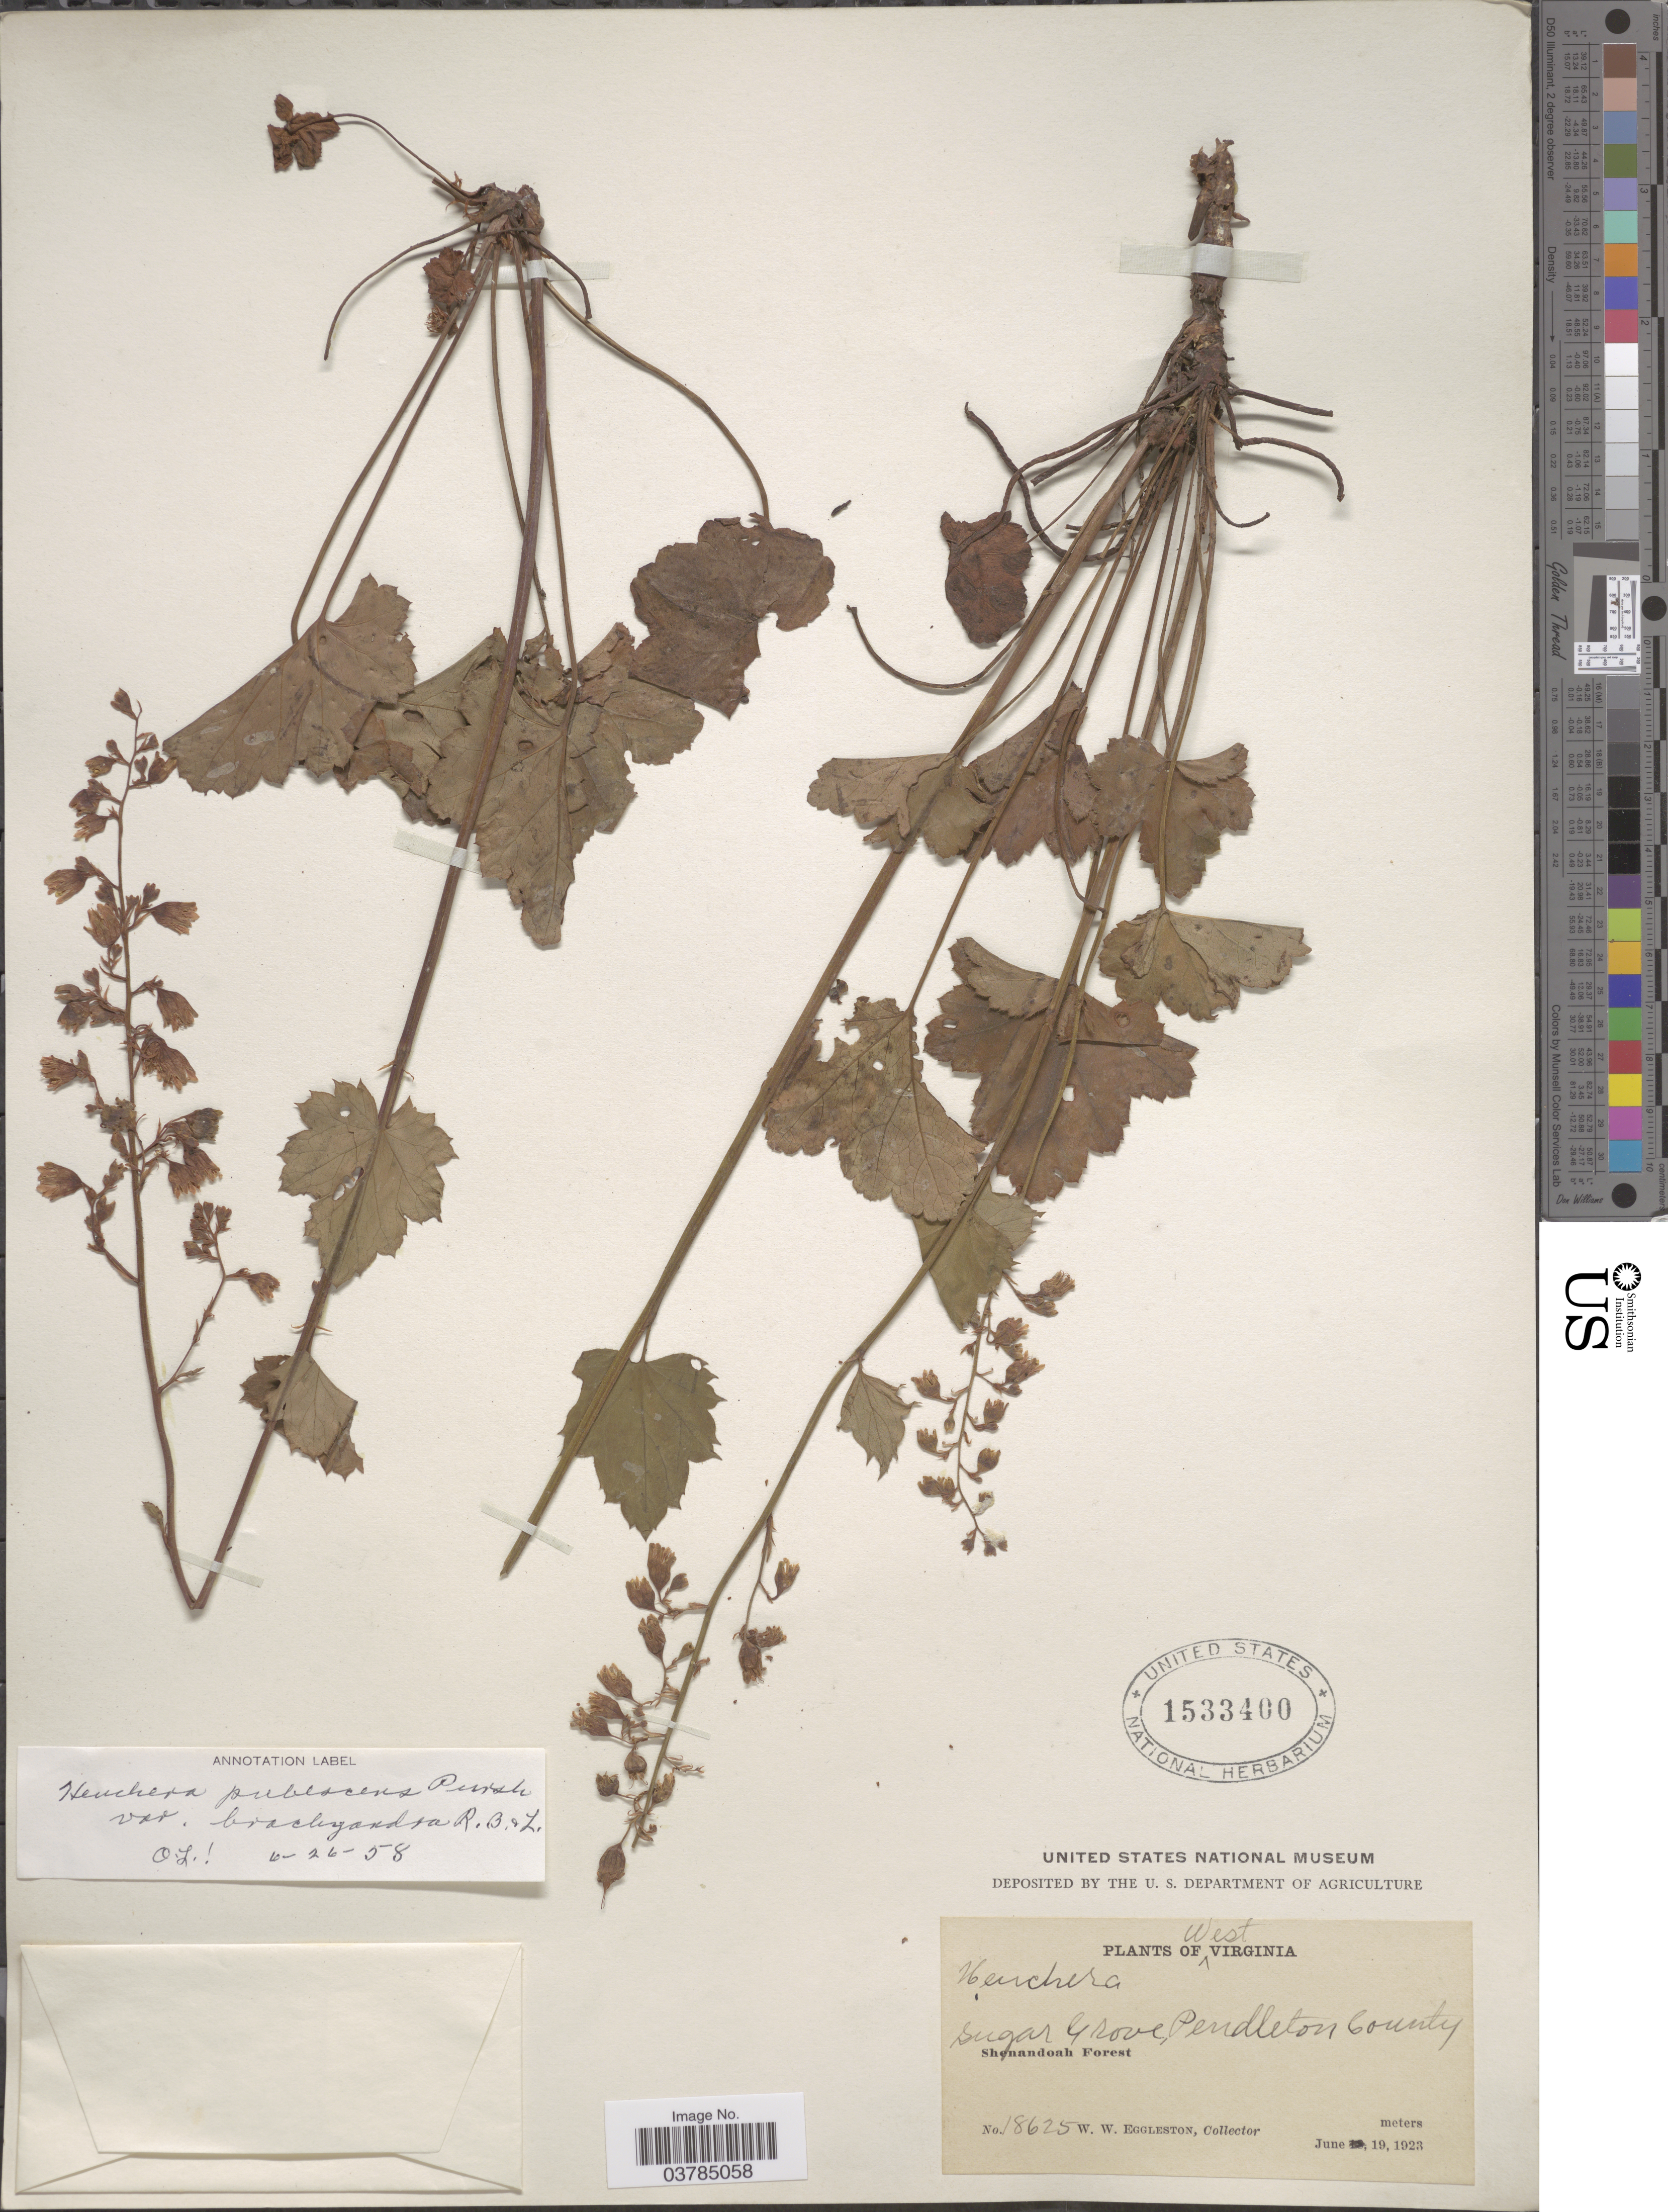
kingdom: Plantae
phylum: Tracheophyta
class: Magnoliopsida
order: Saxifragales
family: Saxifragaceae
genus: Heuchera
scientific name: Heuchera pubescens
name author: Pursh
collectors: W. W. Eggleston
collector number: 18625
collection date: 1923-06-19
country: United States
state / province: West Virginia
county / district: Pendleton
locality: Sugar Grove, Pendleton County. Shenandoah Forest.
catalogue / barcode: US 1533400